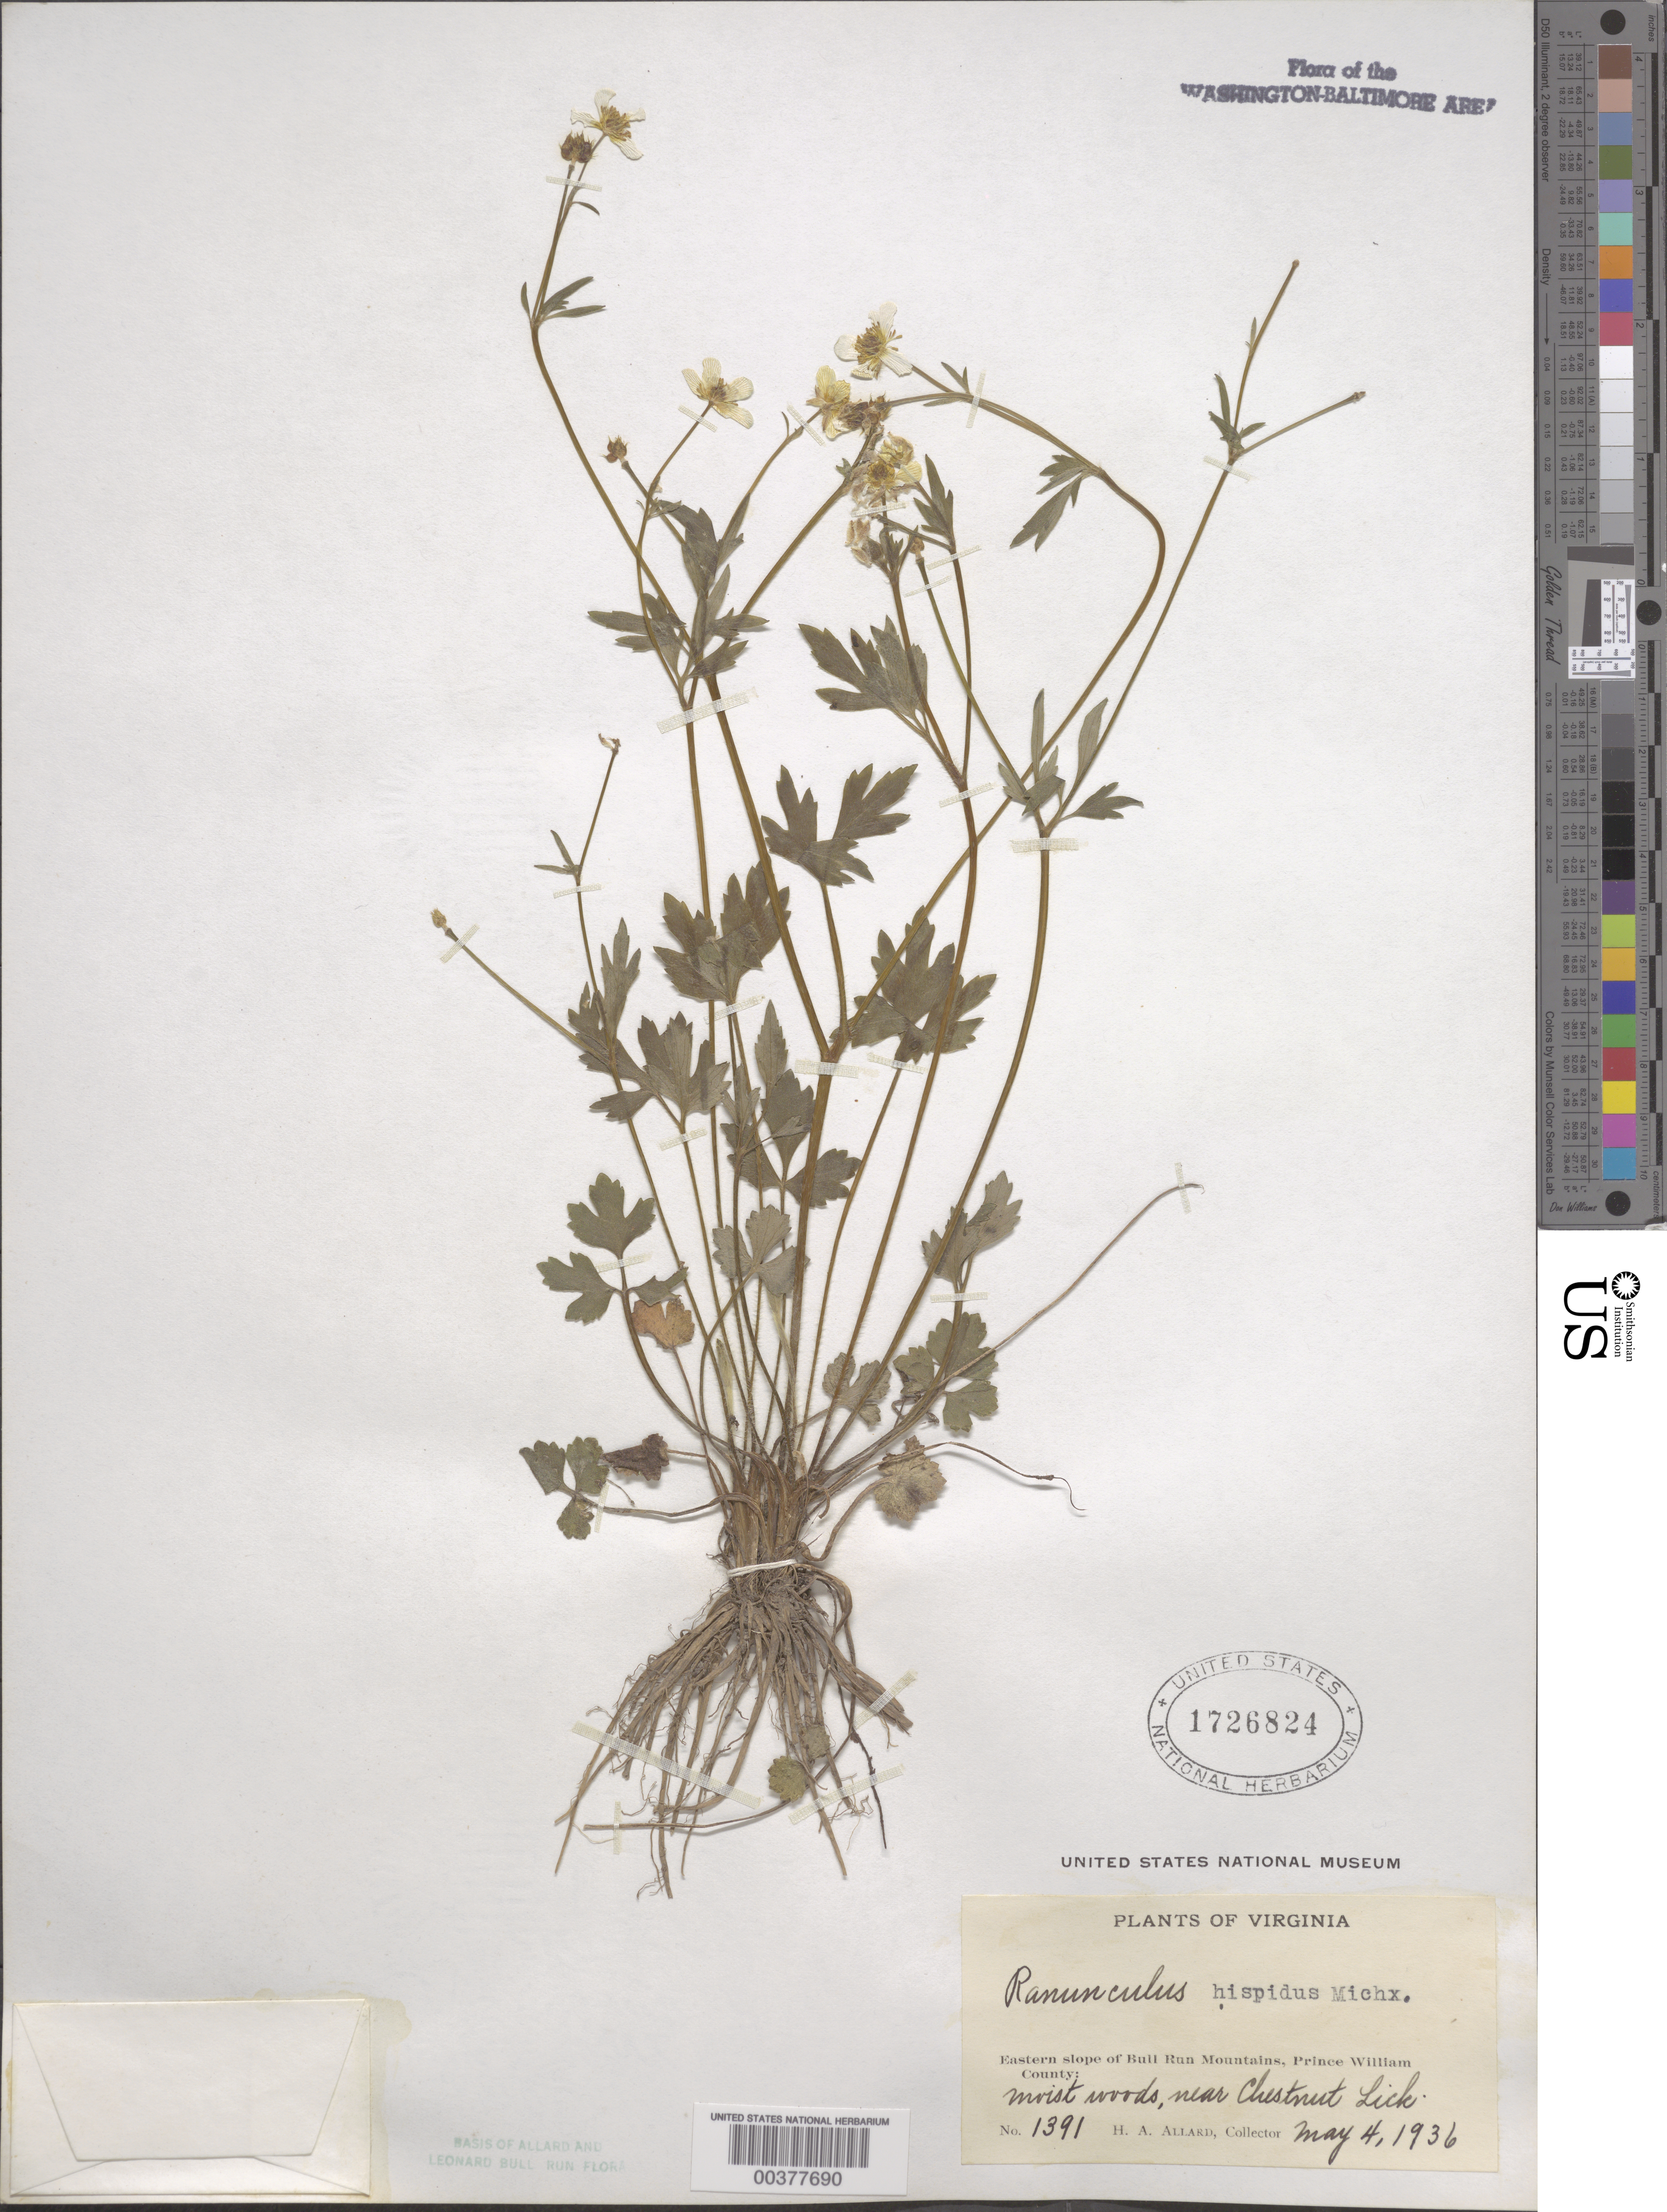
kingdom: Plantae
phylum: Tracheophyta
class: Magnoliopsida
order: Ranunculales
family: Ranunculaceae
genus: Ranunculus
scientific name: Ranunculus hispidus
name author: Michx.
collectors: H. A. Allard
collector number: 1391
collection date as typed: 04 May 1936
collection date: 1936-05-04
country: United States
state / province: Virginia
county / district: Prince William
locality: Chestnut Lick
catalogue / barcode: US 1726824